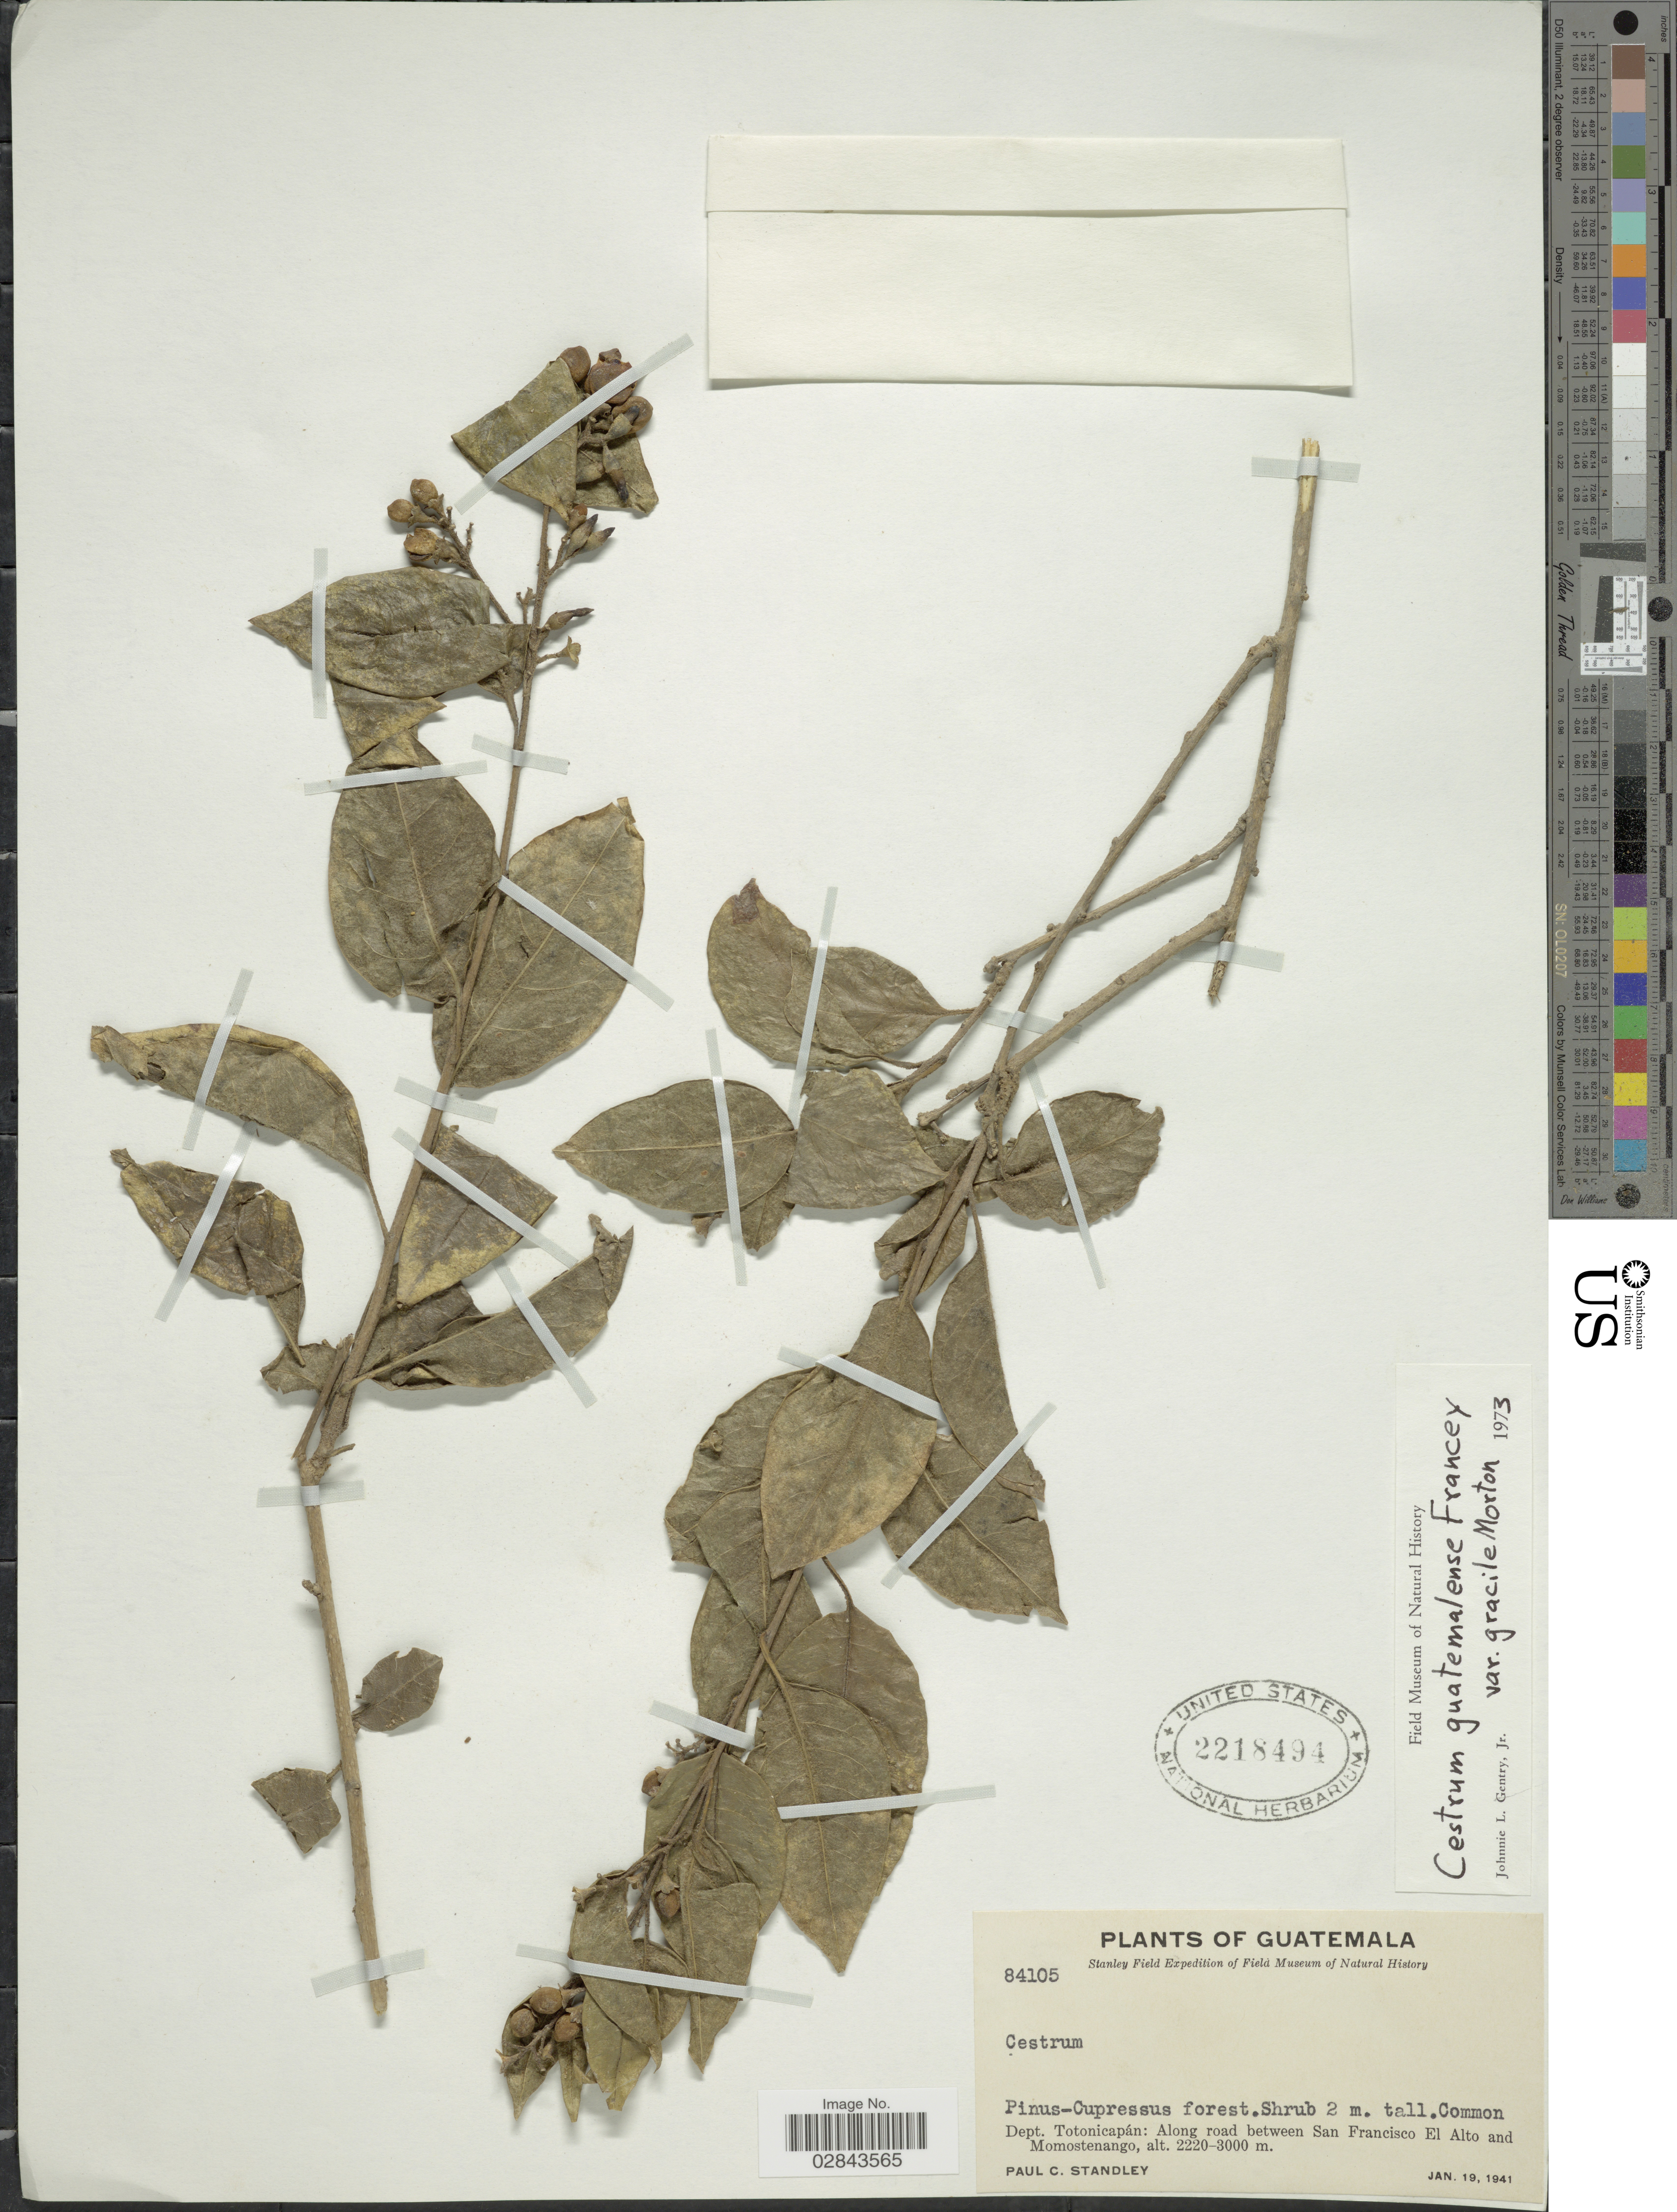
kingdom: Plantae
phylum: Tracheophyta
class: Magnoliopsida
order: Solanales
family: Solanaceae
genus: Cestrum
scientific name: Cestrum guatemalense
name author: Francey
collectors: P. C. Standley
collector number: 84105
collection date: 1941-01-19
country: Guatemala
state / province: Totonicapan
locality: Dept. Totonicapán: Along road between San Francisco El Alto and Momostenango.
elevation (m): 2220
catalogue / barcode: US 2218494